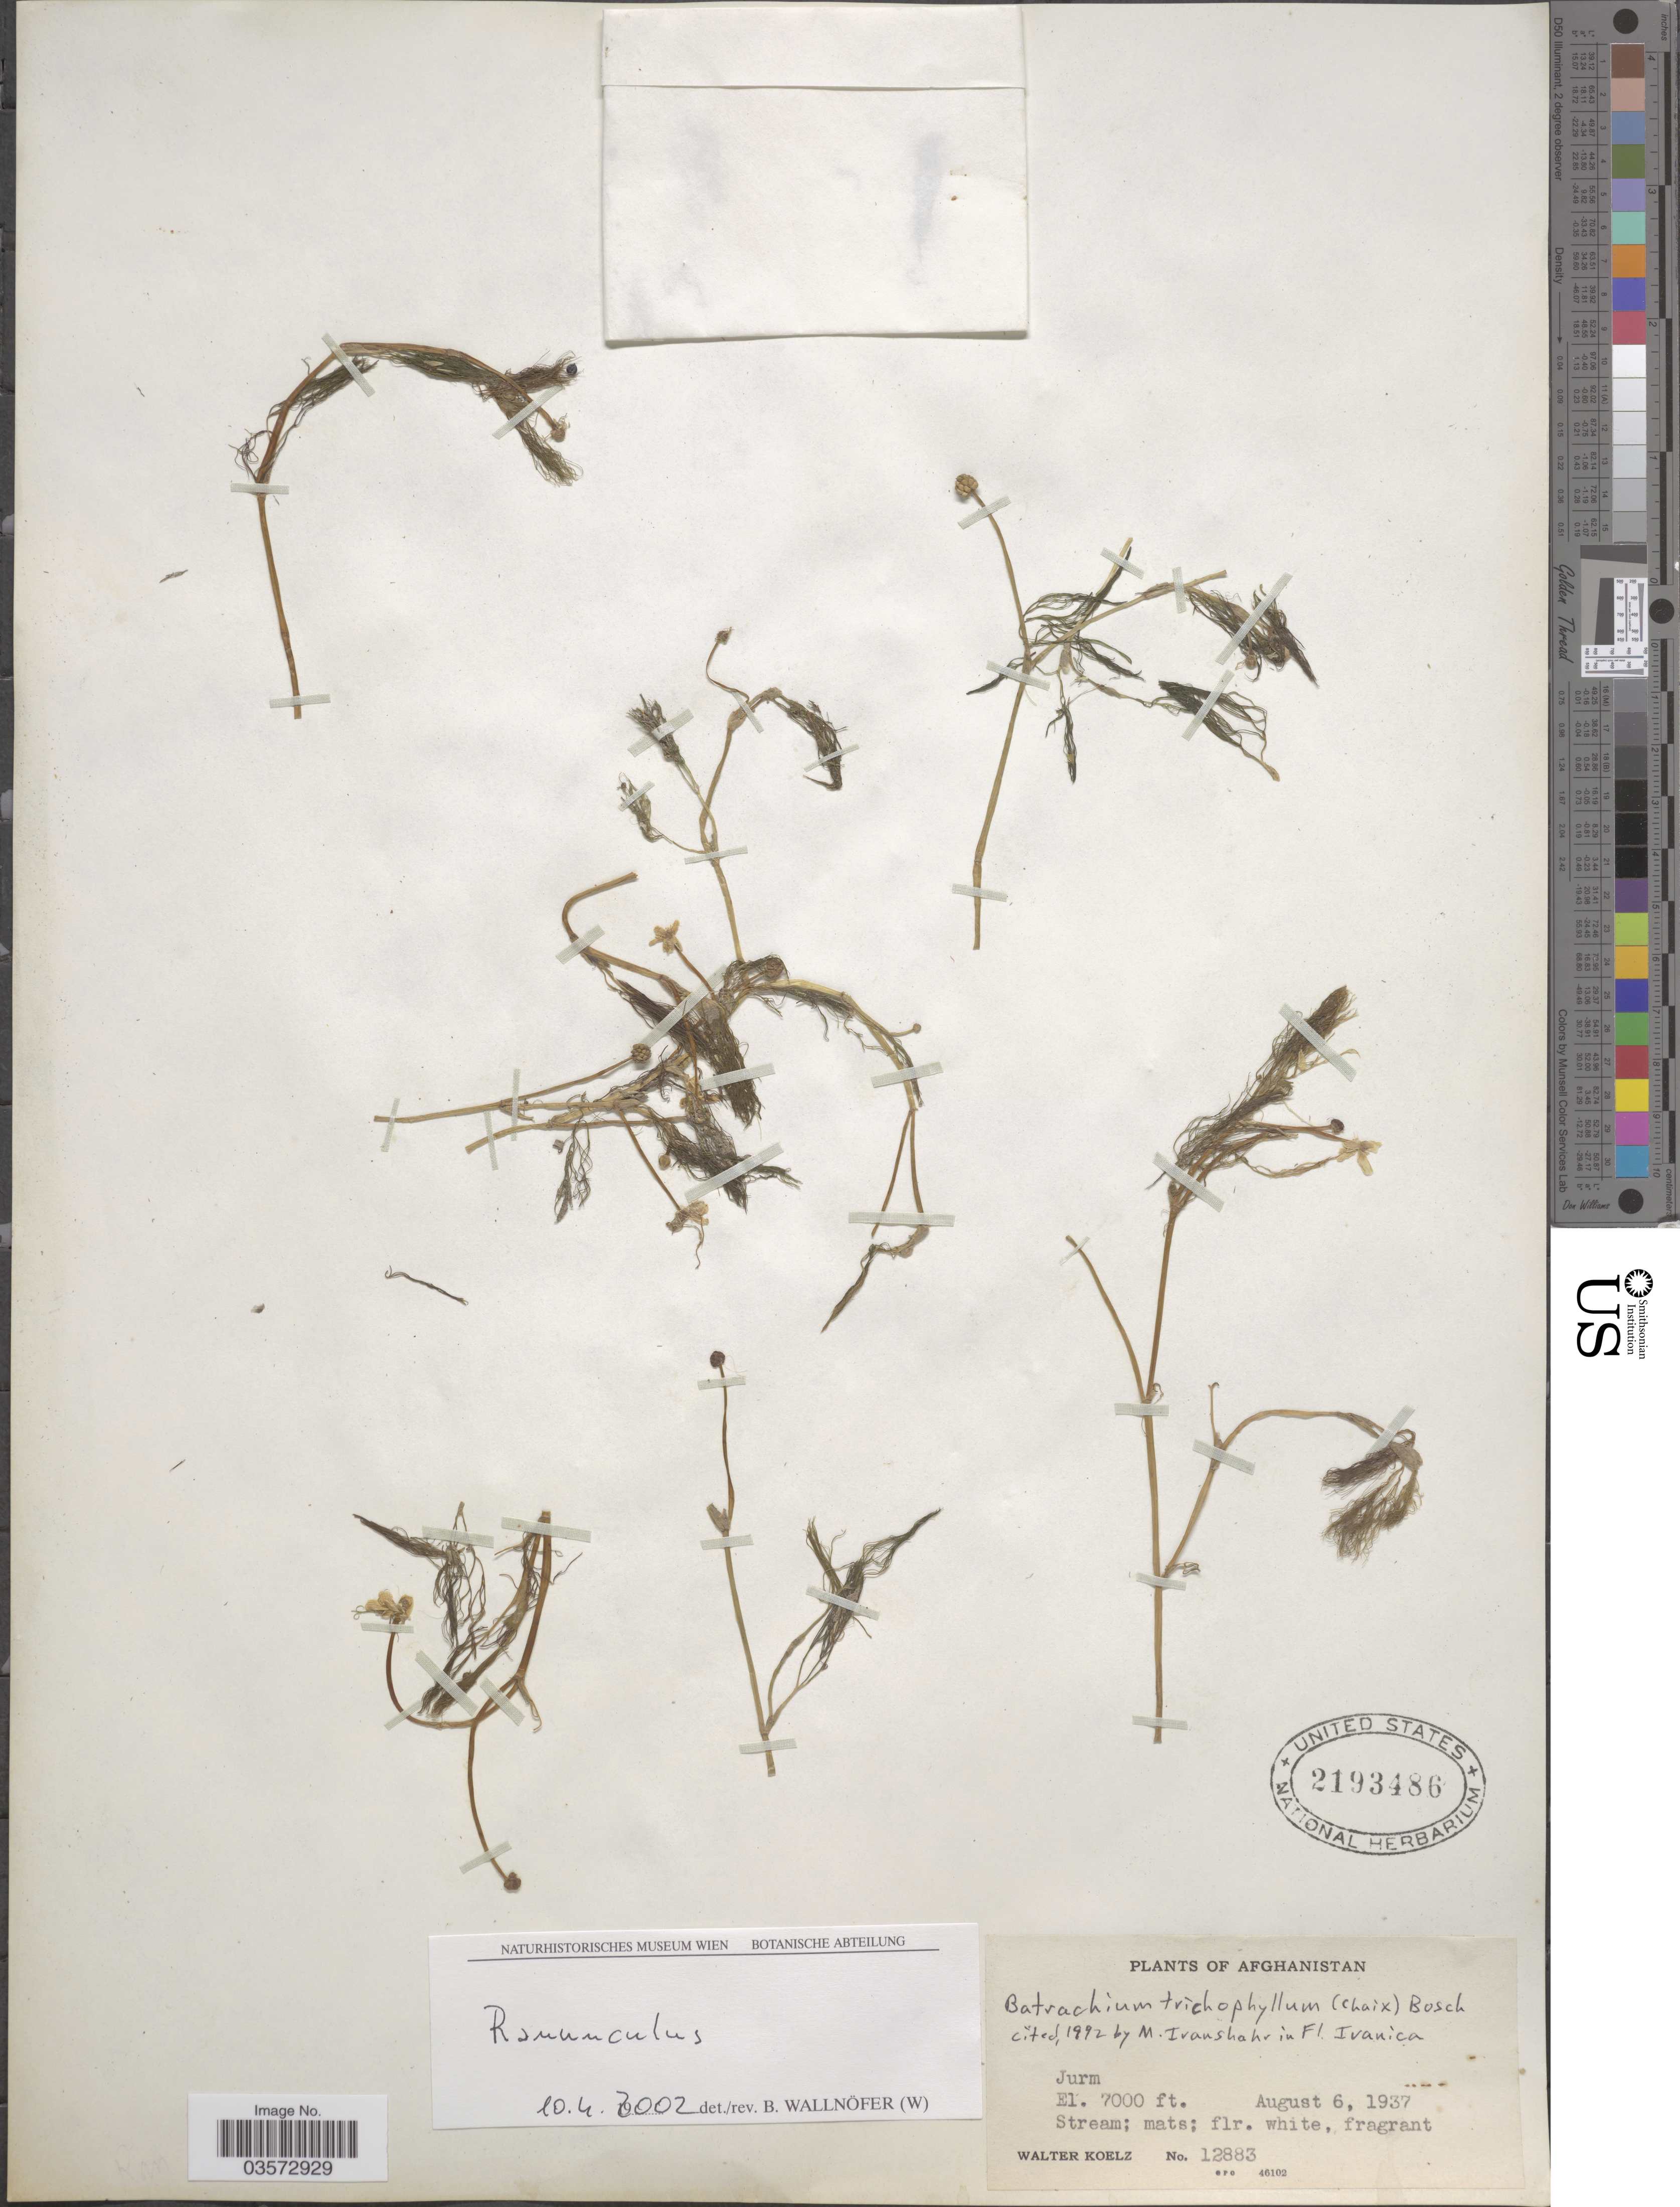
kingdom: Plantae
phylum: Tracheophyta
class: Magnoliopsida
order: Ranunculales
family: Ranunculaceae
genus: Ranunculus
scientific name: Ranunculus trichophyllus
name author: Chaix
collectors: W. N. Koelz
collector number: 12883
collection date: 1937-08-06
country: Afghanistan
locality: Jurm.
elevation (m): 2134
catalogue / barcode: US 2193486